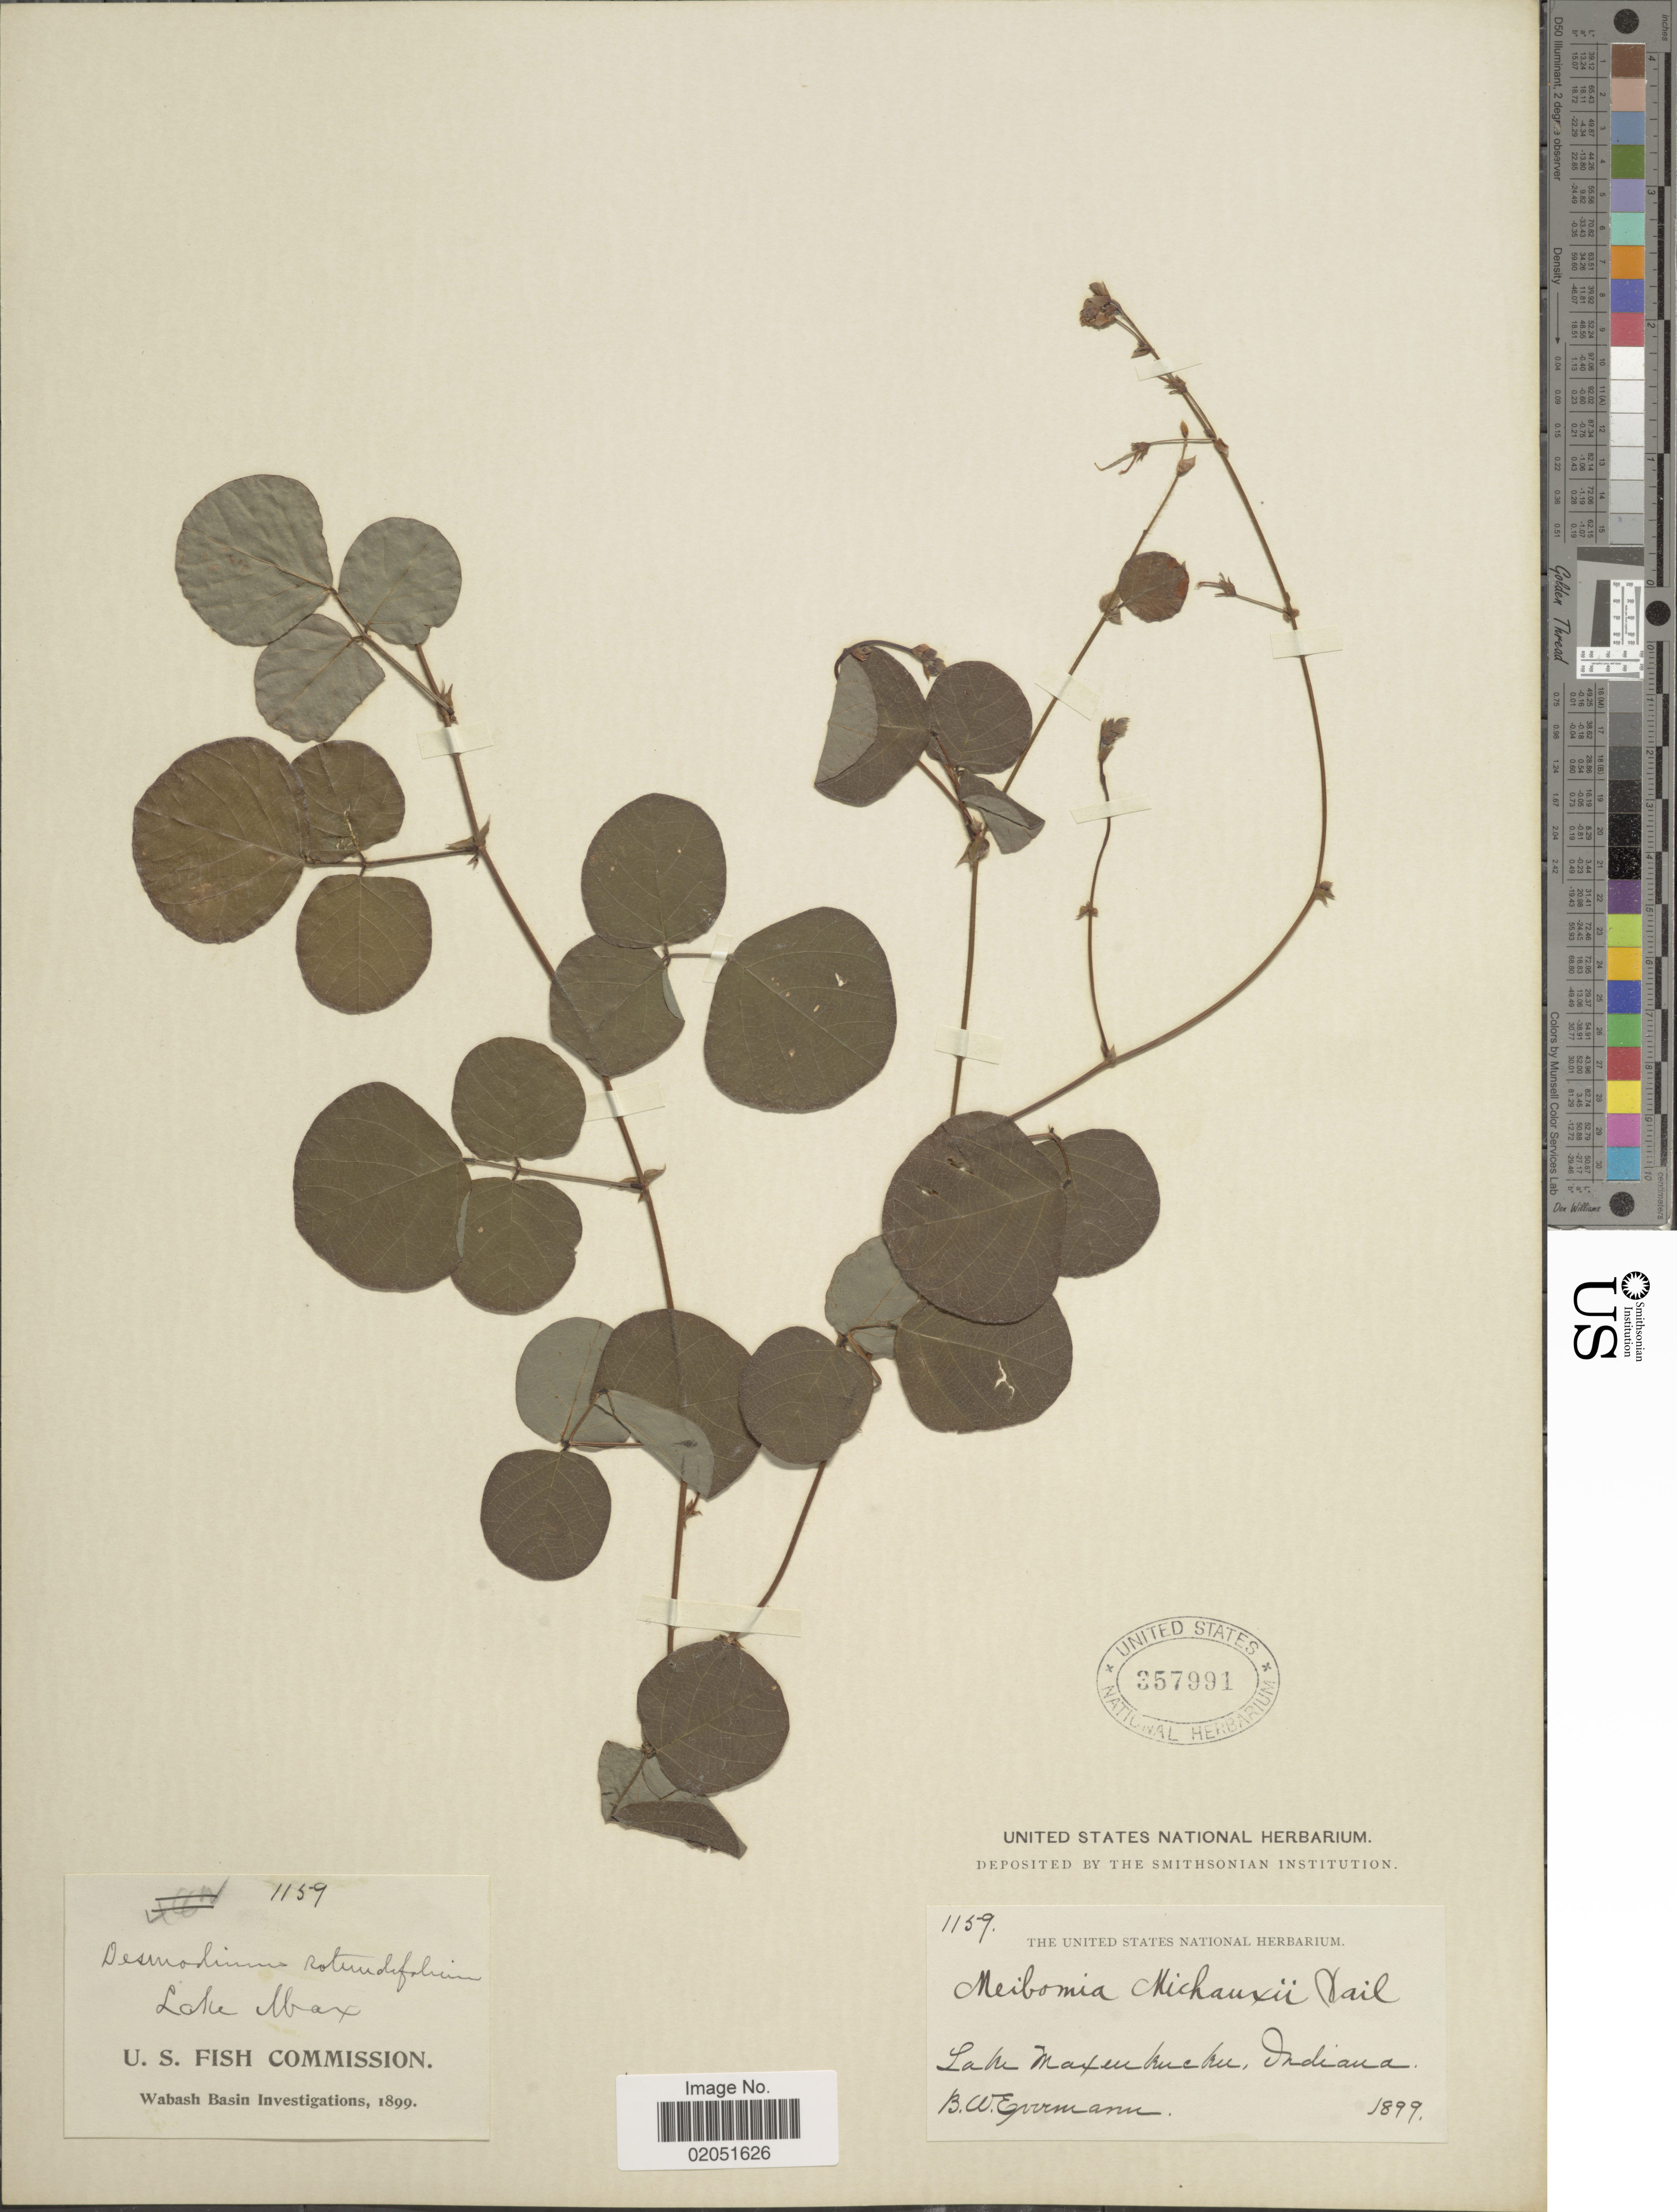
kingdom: Plantae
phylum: Tracheophyta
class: Magnoliopsida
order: Fabales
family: Fabaceae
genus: Desmodium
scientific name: Desmodium rotundifolium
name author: DC.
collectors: B. W. Evermann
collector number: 1159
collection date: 1899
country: United States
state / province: Indiana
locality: Lake Maximkuckee, Indiana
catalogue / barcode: US 357991